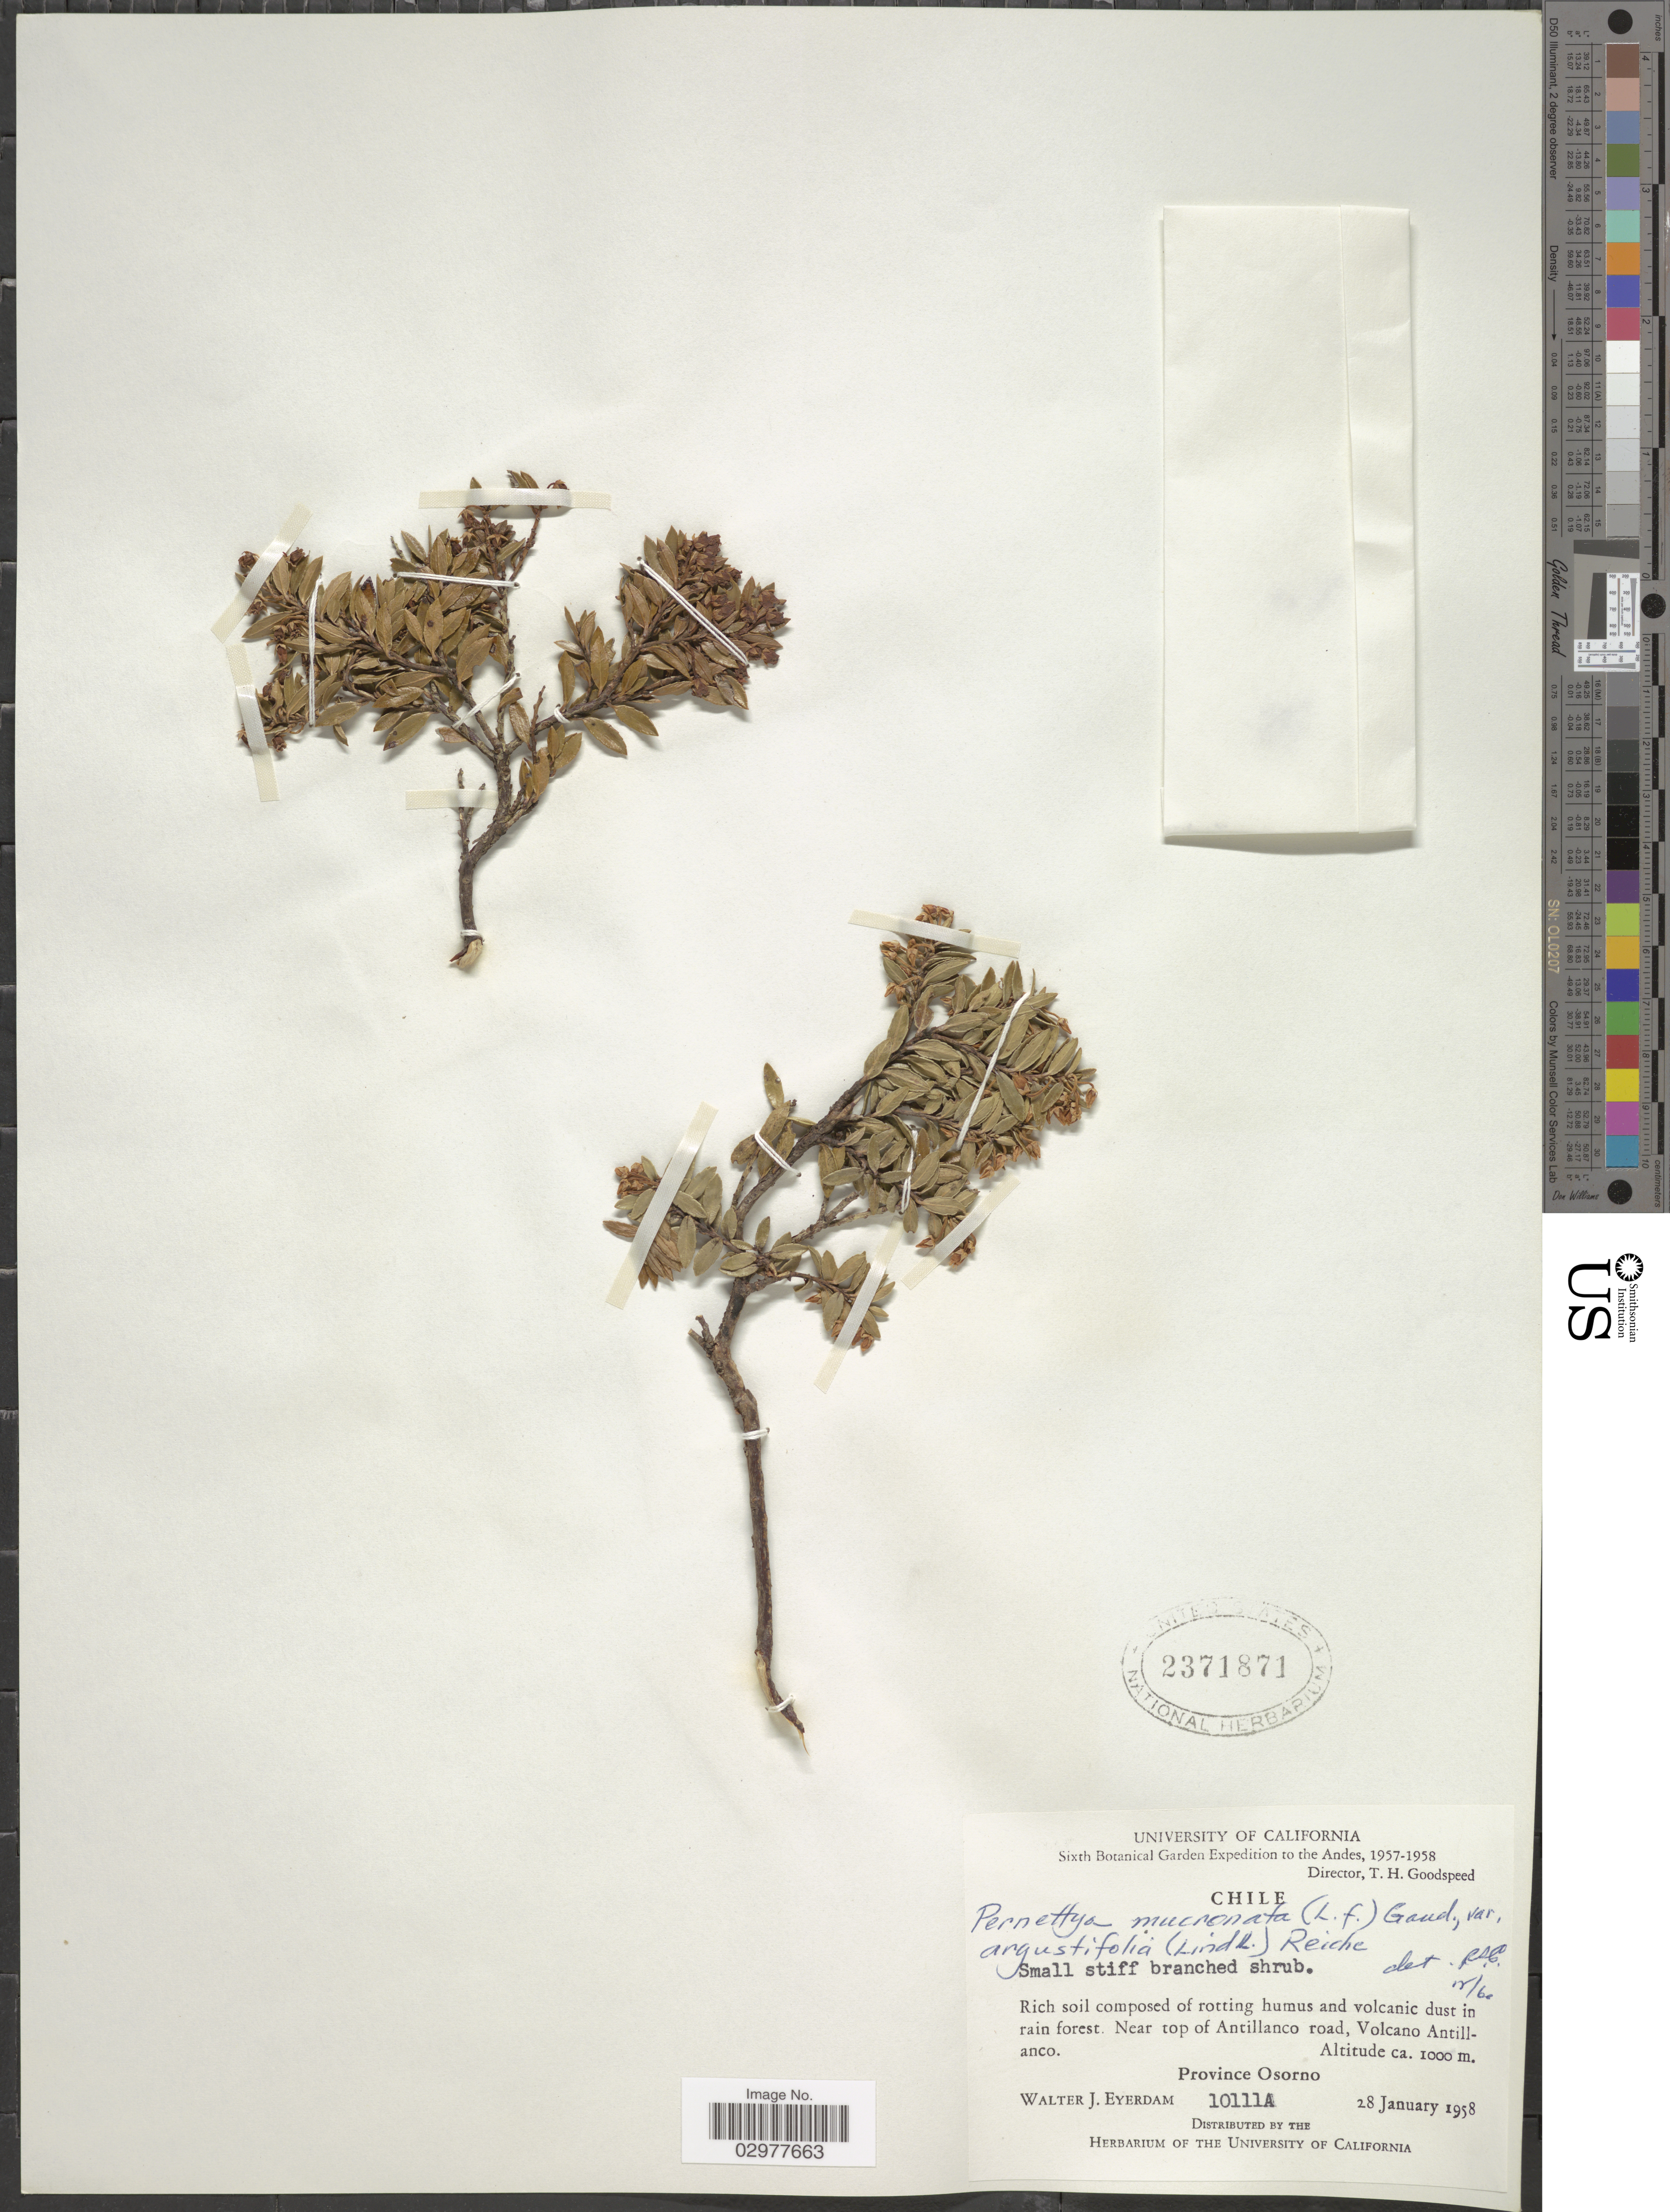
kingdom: Plantae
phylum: Tracheophyta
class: Magnoliopsida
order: Ericales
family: Ericaceae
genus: Pernettya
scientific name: Pernettya mucronata var. angustifolia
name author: (Lindl.) Reiche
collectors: W. J. Eyerdam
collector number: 10111A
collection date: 1958-01-28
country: Chile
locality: The Andes, Near top of Antillanco road, Volcano Antillanco. Province Osorno.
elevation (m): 1000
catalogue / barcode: US 2371871